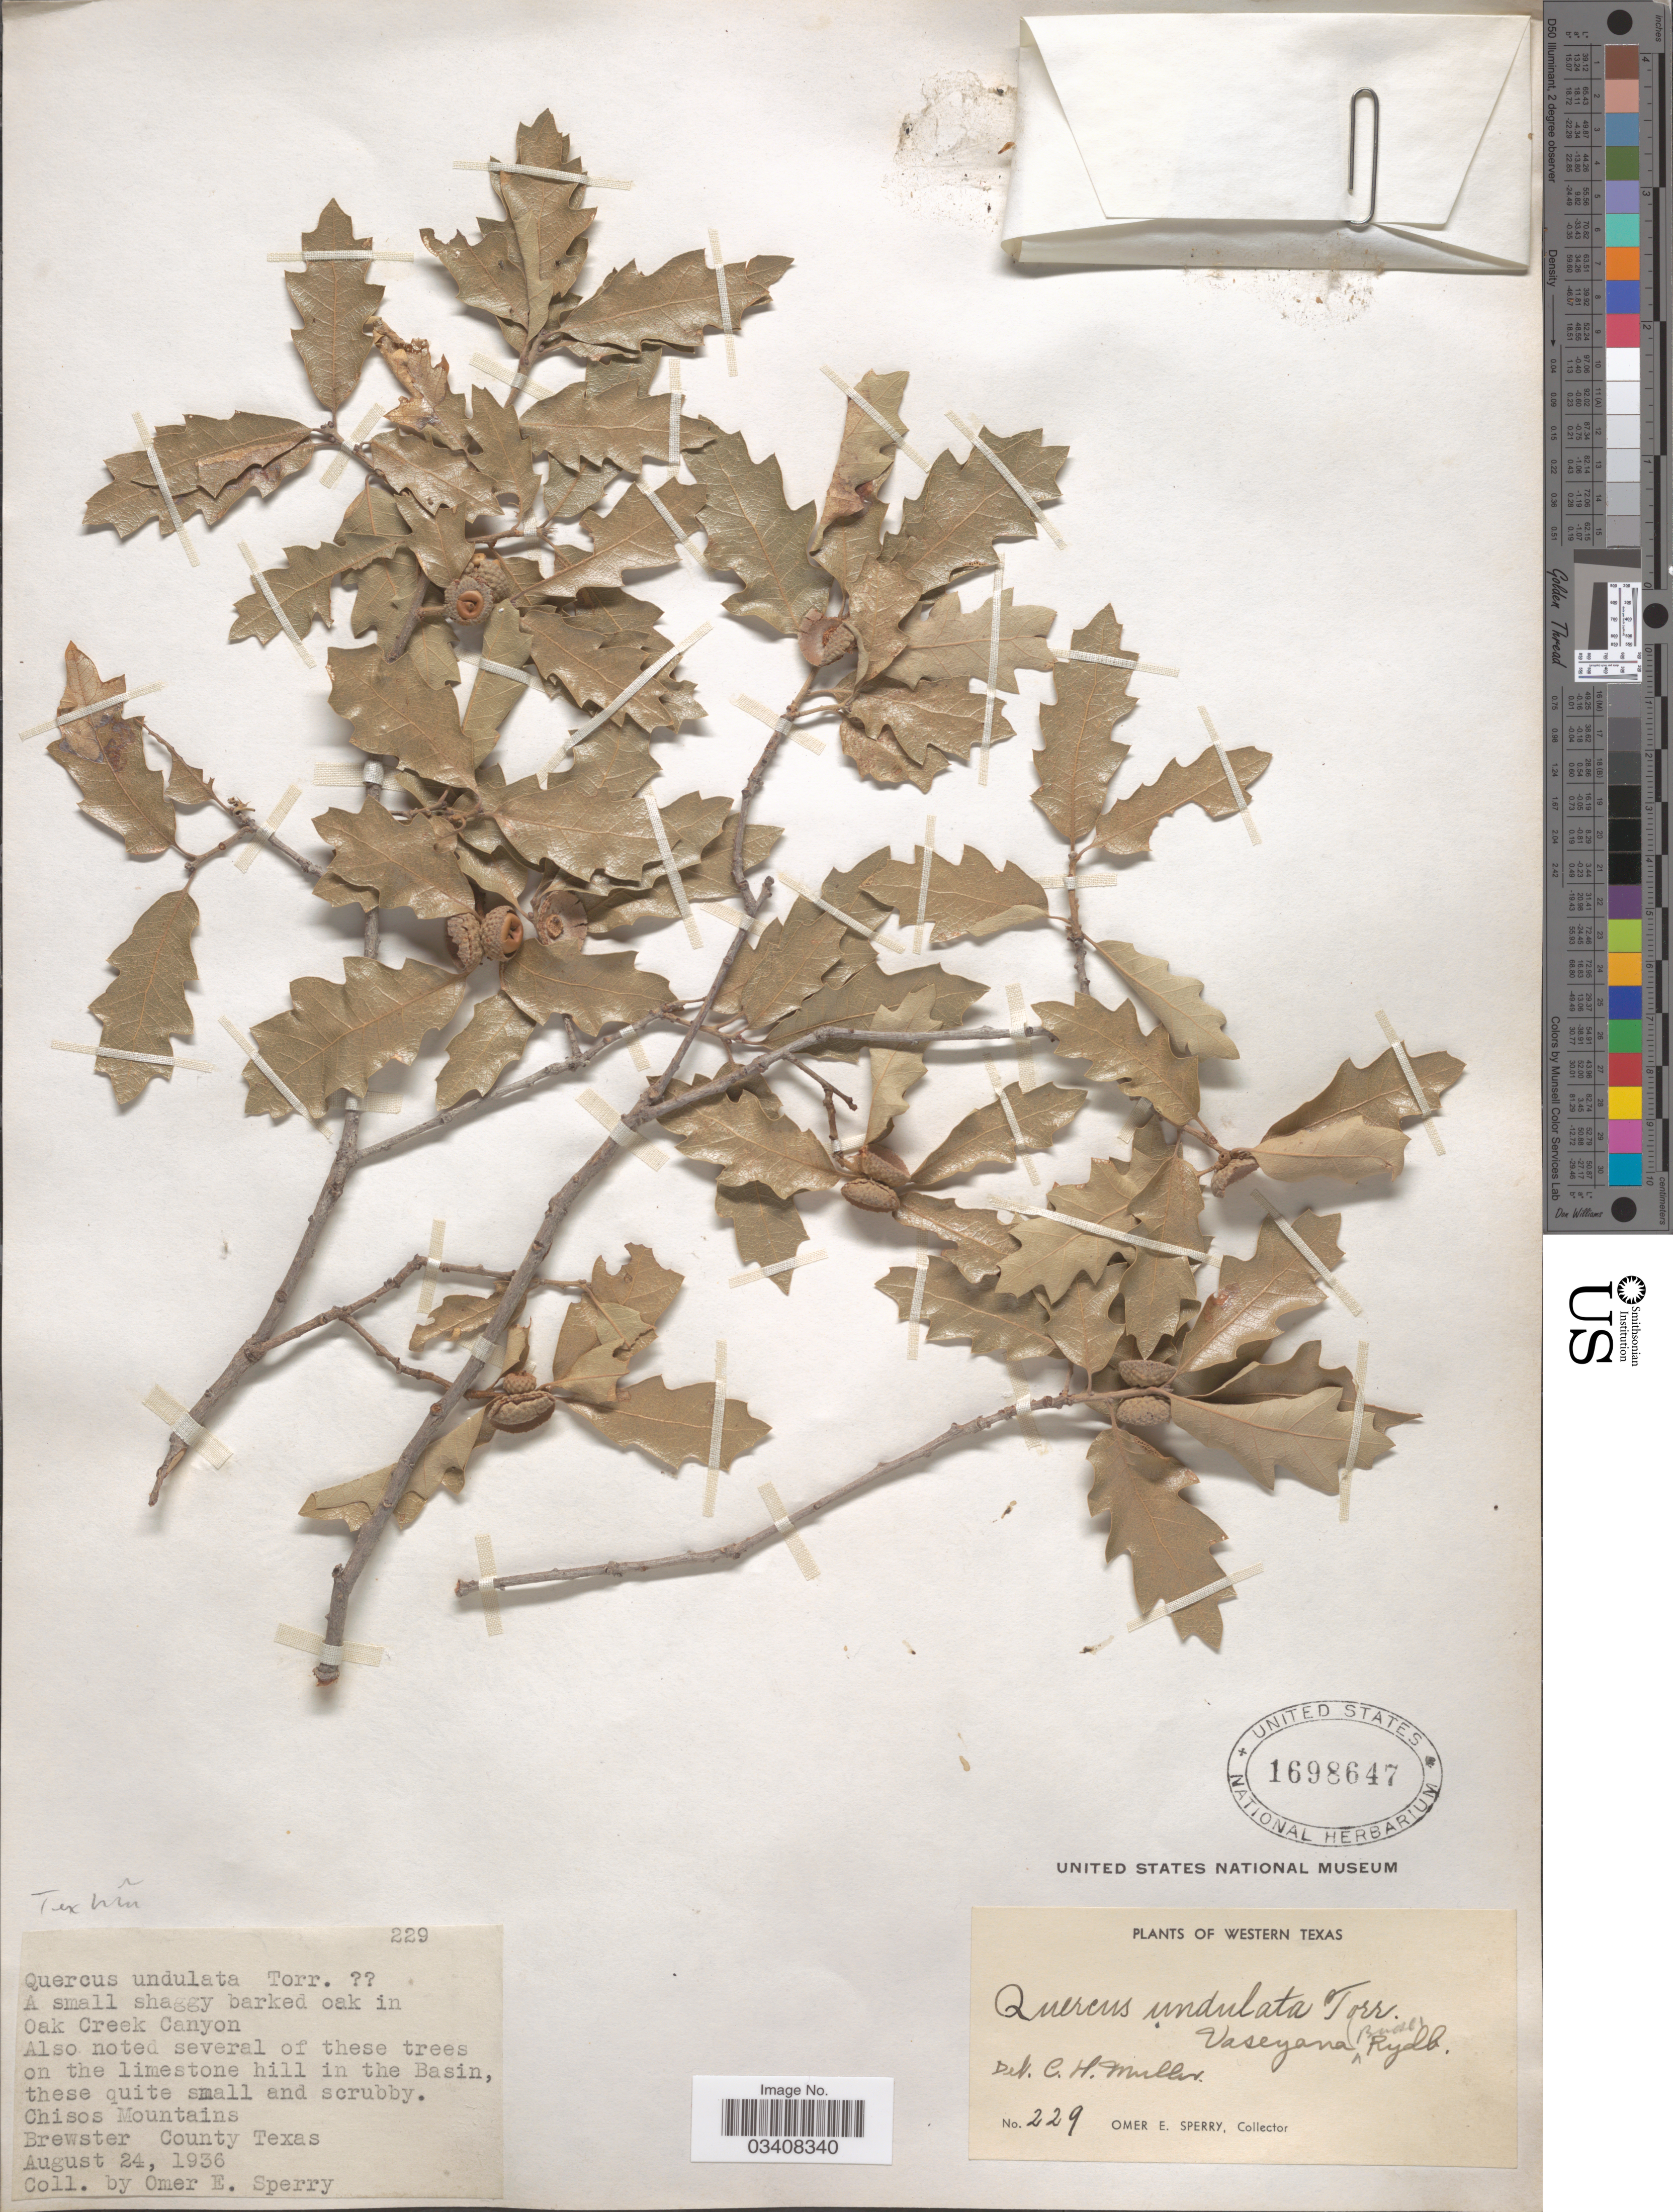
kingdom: Plantae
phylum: Tracheophyta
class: Magnoliopsida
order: Fagales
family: Fagaceae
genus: Quercus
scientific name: Quercus pungens var. vaseyana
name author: Liebm.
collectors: O. E. Sperry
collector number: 229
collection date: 1936-08-24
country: United States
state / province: Texas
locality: Western Texas. Oak Creek Canyon. Chisos Mountains. Brewster County.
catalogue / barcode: US 1698647